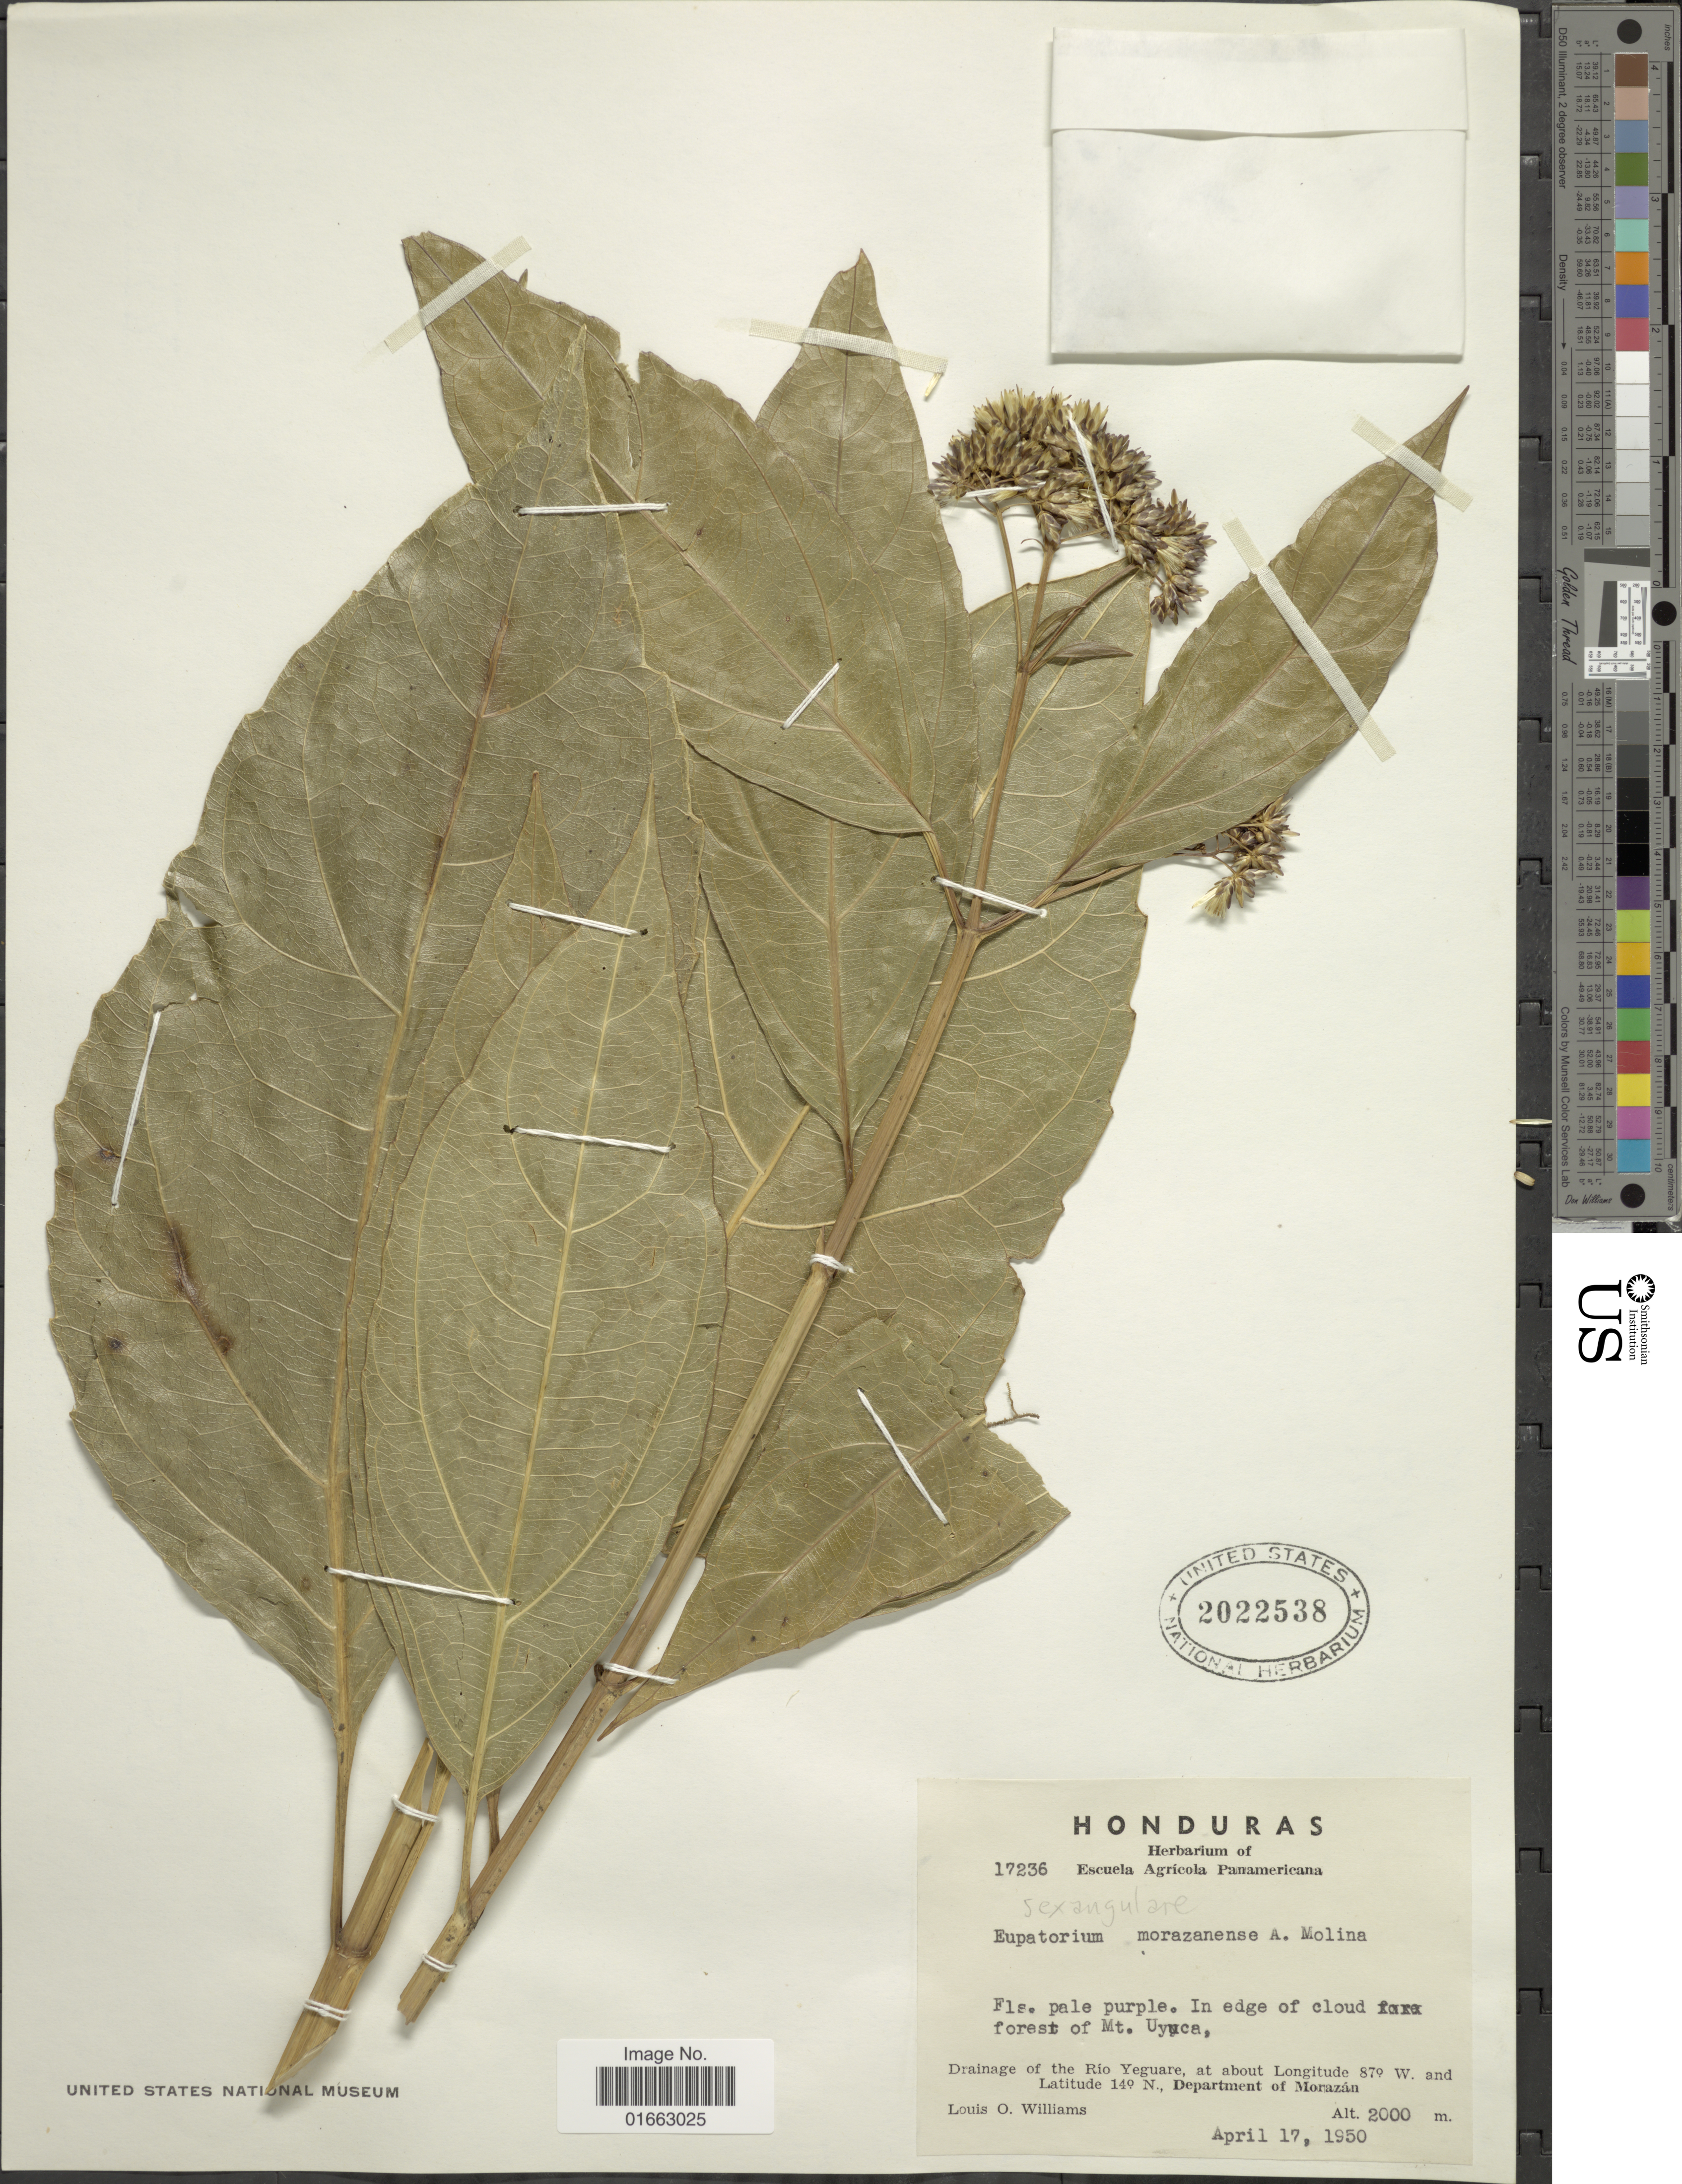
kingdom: Plantae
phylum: Tracheophyta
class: Magnoliopsida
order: Asterales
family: Asteraceae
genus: Critonia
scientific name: Critonia sexangularis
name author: (Klatt) R.M. King & H. Rob.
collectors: L. O. Williams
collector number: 17236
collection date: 1950-04-17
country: Honduras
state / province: Fco. Morazán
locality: In edge of cloud forest of Mt. Uyuca, drainage of the Río Yeguare, Department of Morazán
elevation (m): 2000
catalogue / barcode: US 2022538